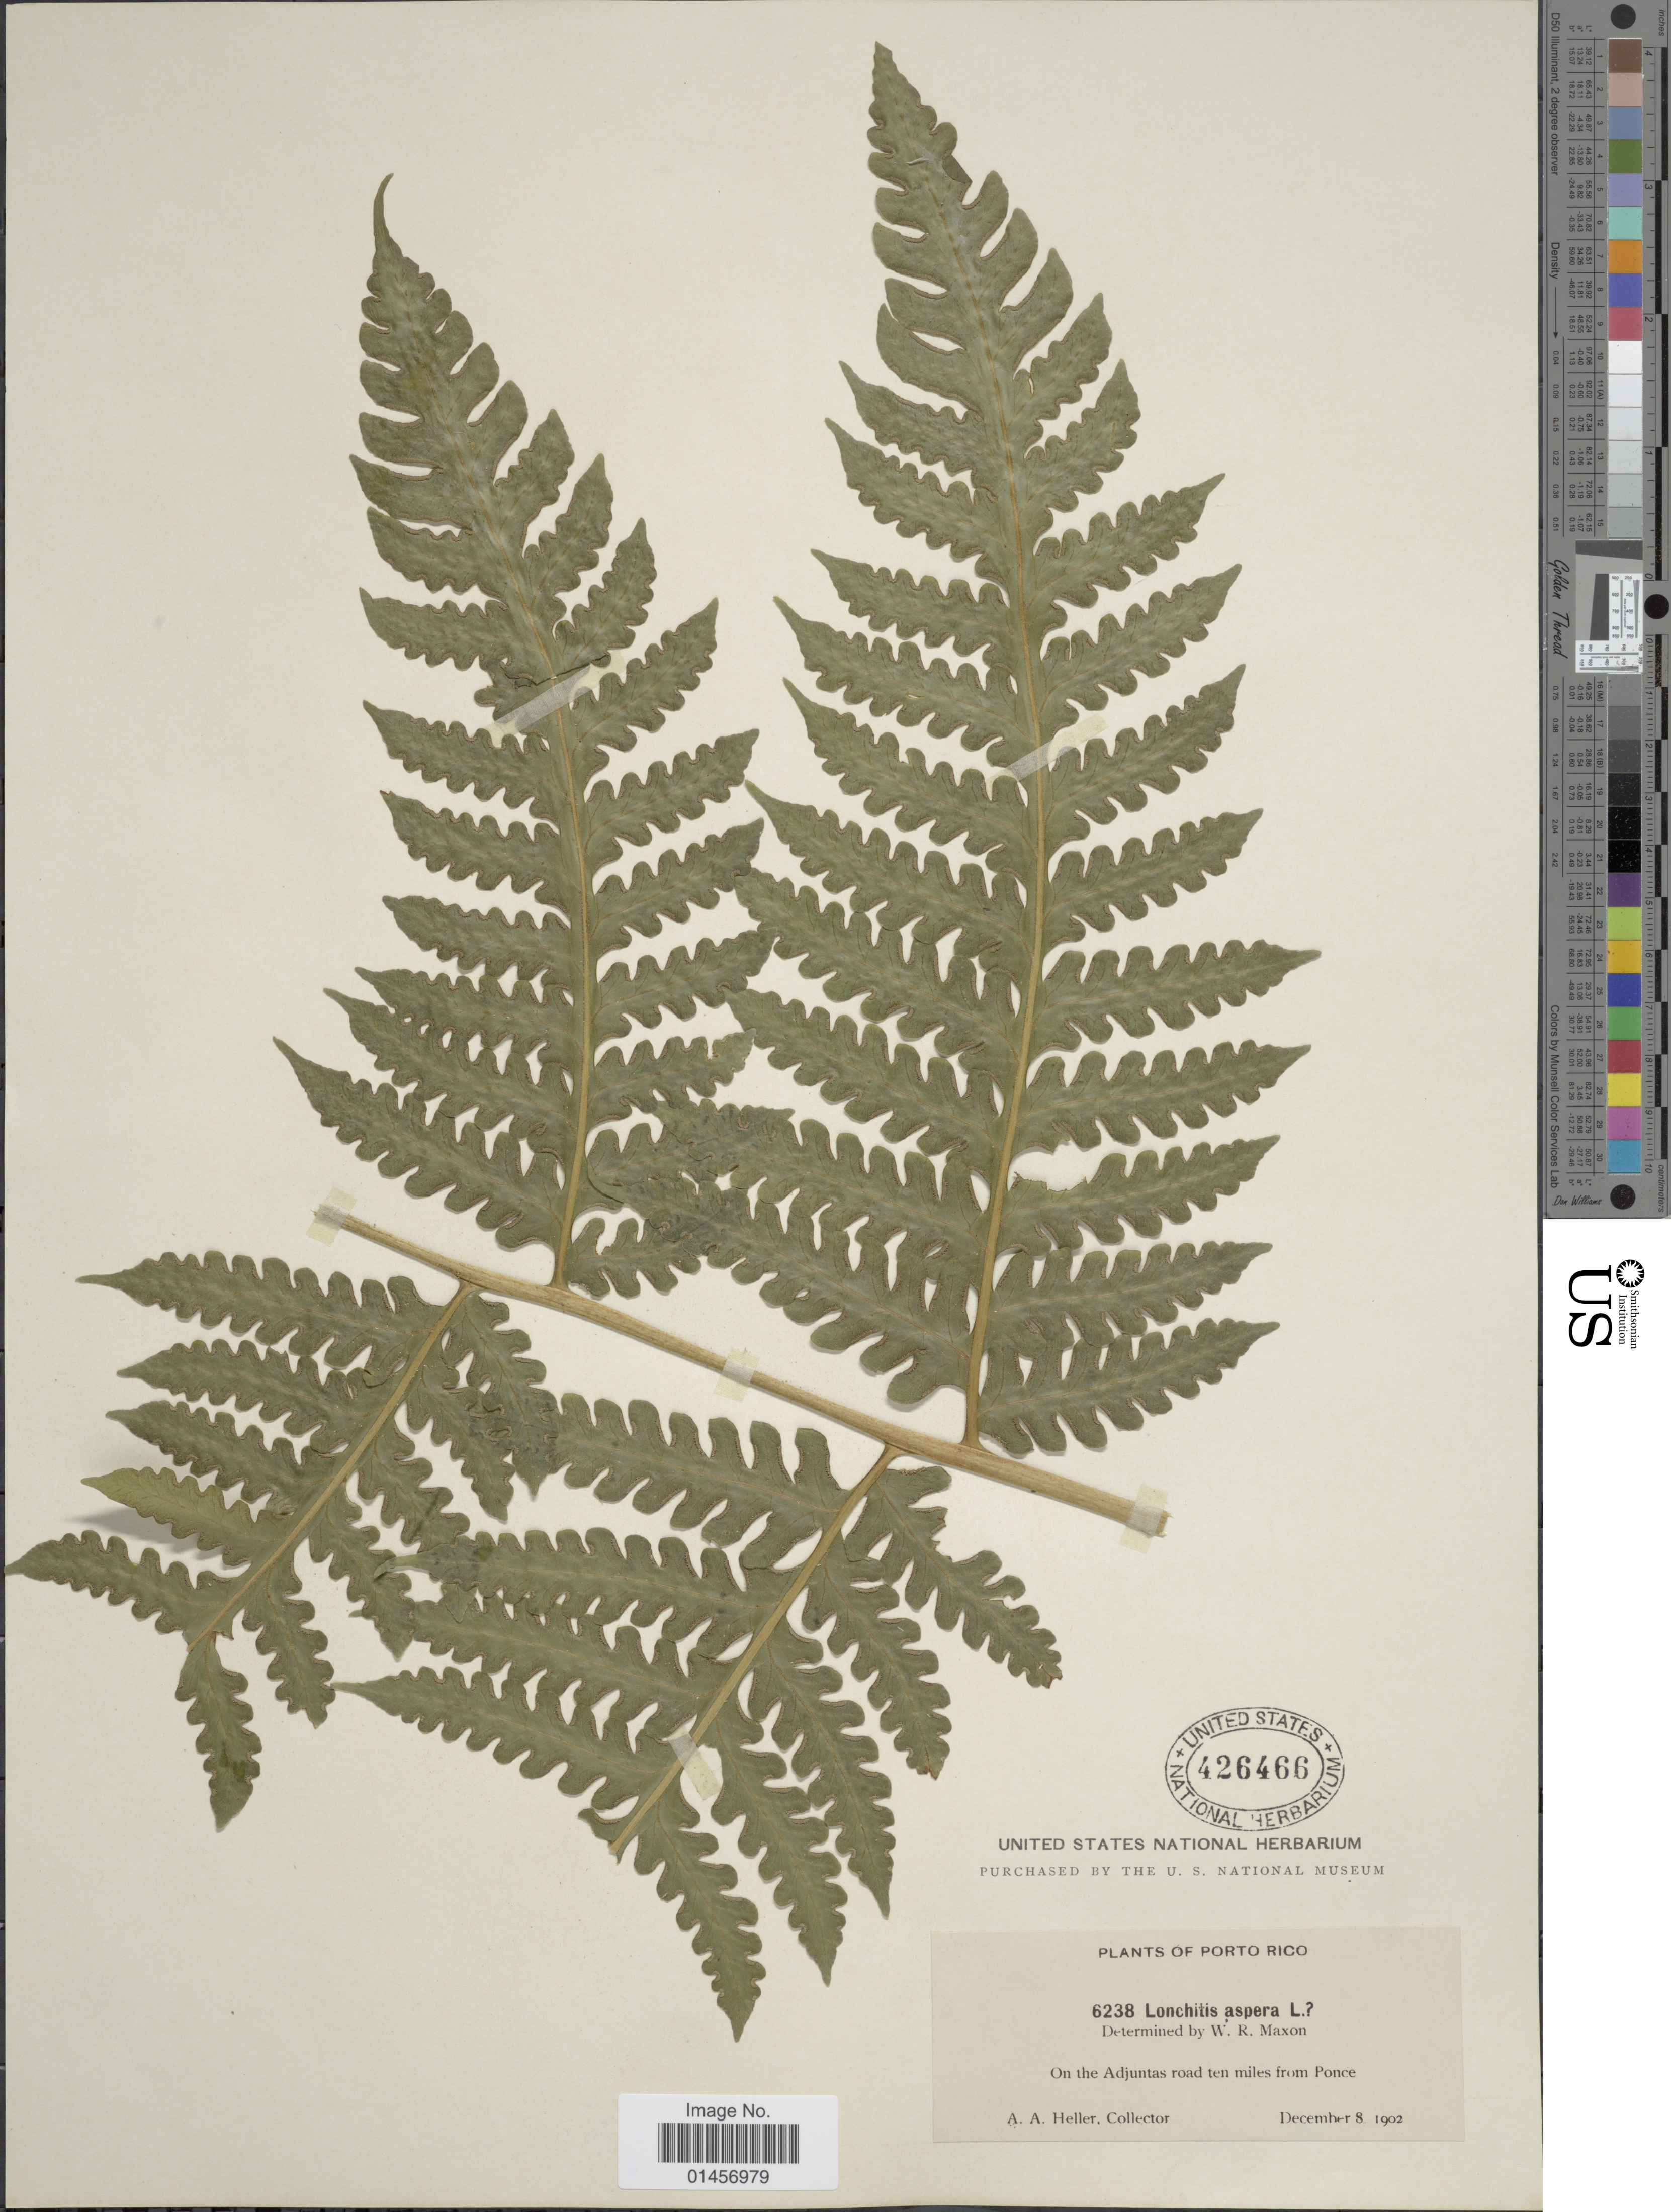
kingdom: Plantae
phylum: Tracheophyta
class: Polypodiopsida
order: Polypodiales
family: Lonchitidaceae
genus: Lonchitis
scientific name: Lonchitis hirsuta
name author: L.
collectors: A. A. Heller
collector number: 6238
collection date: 1902-12-08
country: Puerto Rico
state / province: Adjuntas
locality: Porto Rico, on the Adjuntas road ten miles from Ponce.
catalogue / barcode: US 426466